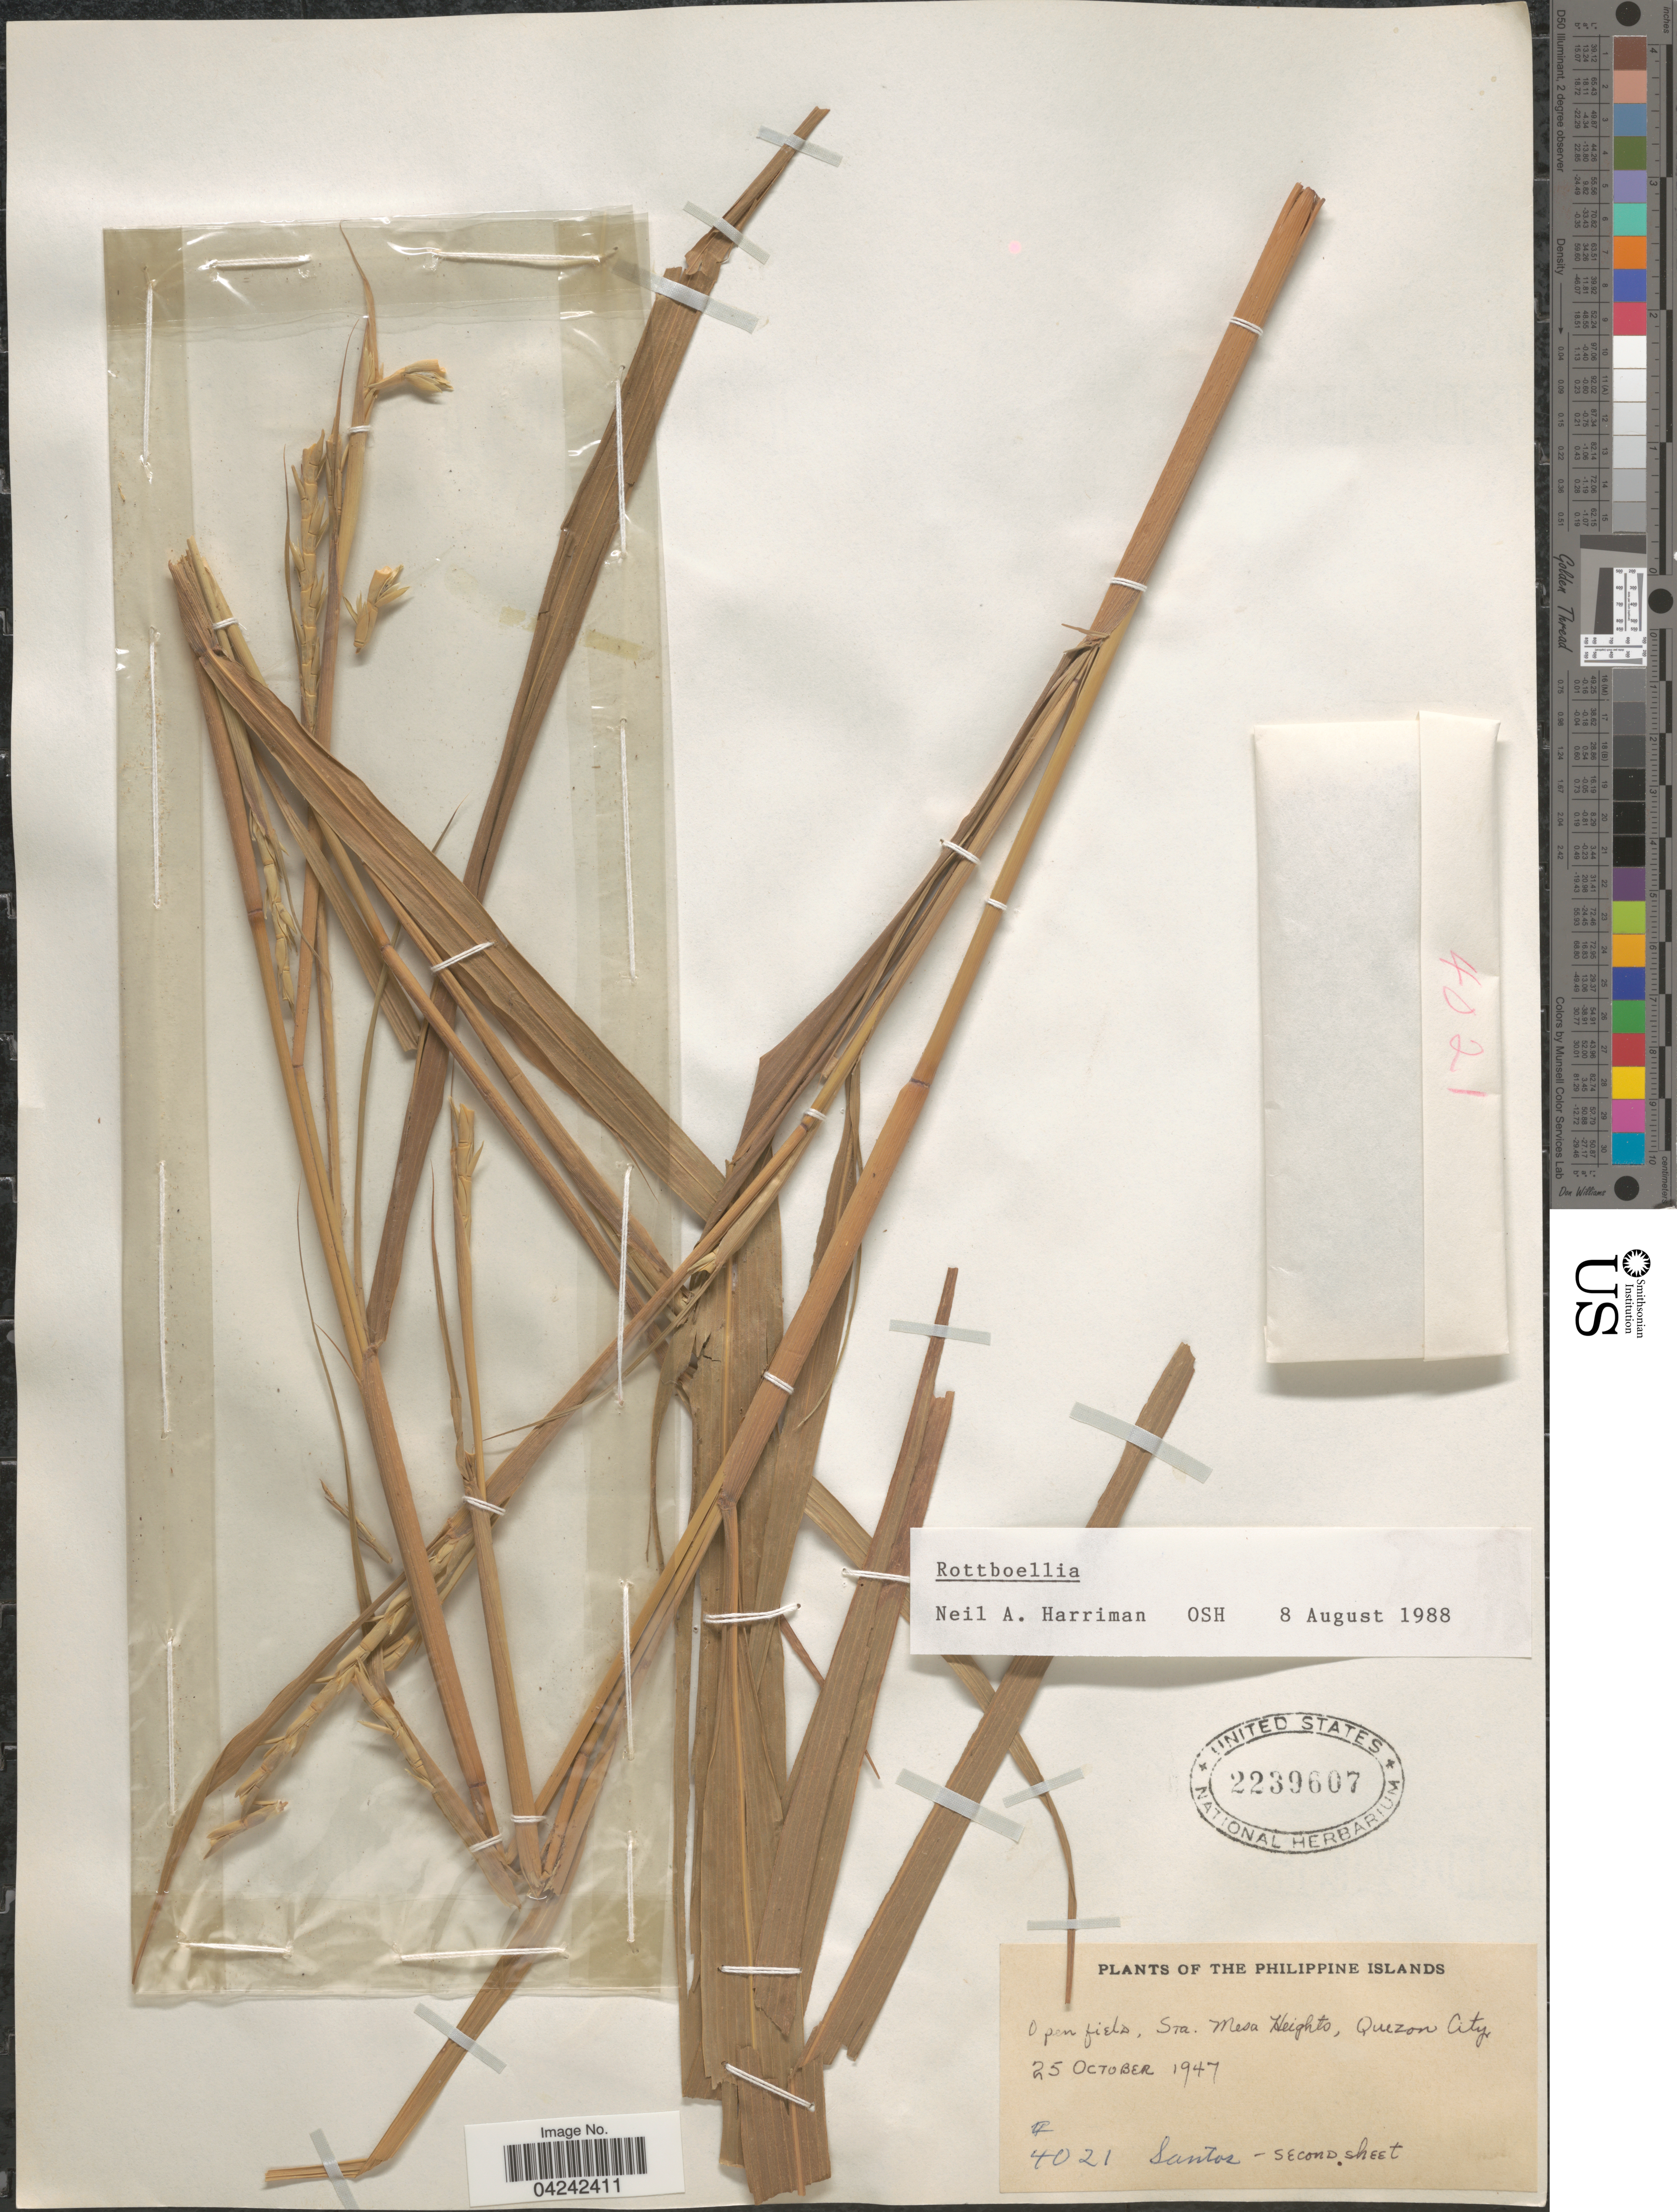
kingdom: Plantae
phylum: Tracheophyta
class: Liliopsida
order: Poales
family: Poaceae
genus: Rottboellia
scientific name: Rottboellia sp.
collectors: -- Santos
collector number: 4021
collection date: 1947-10-25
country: Philippines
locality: The Philippine Islands. Sra. Mesa Heights, Quezon City.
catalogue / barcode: US 2239607